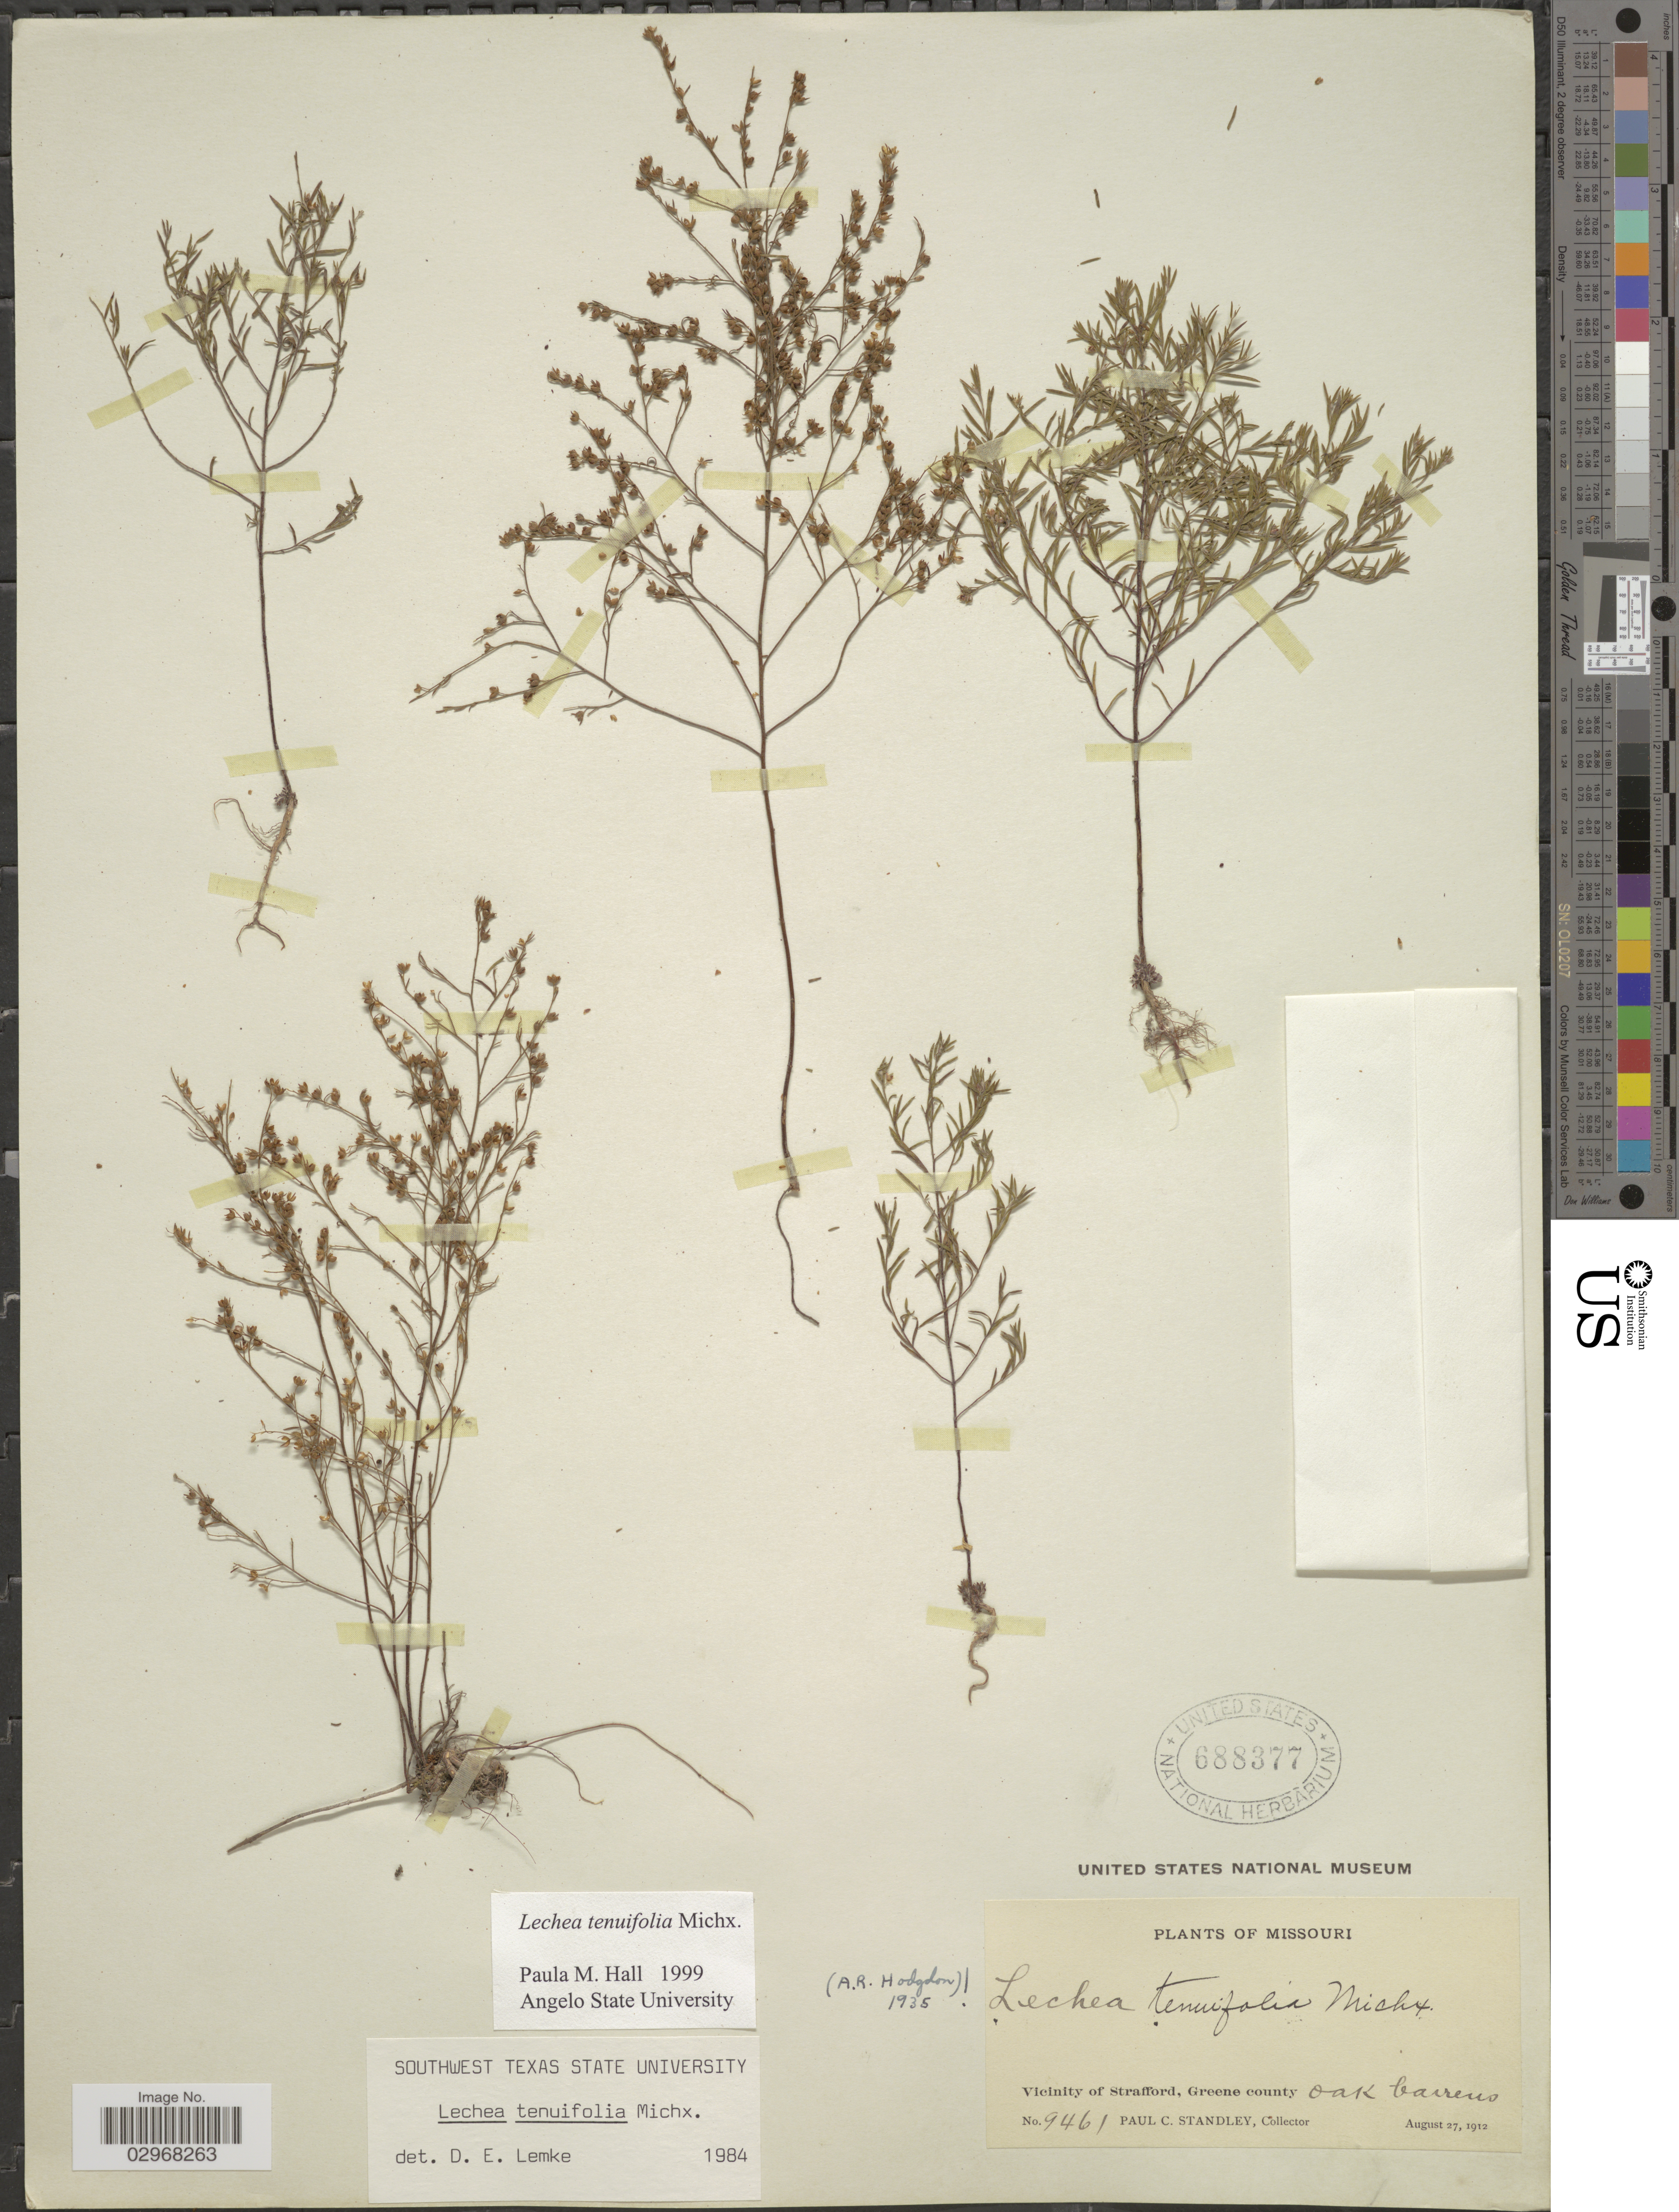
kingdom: Plantae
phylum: Tracheophyta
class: Magnoliopsida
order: Malvales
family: Cistaceae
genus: Lechea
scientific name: Lechea tenuifolia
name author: Michx.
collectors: P. C. Standley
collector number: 9461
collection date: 1912-08-27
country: United States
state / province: Missouri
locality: Vicinity of Stafford, Greene county. Oak barrens.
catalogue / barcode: US 688377